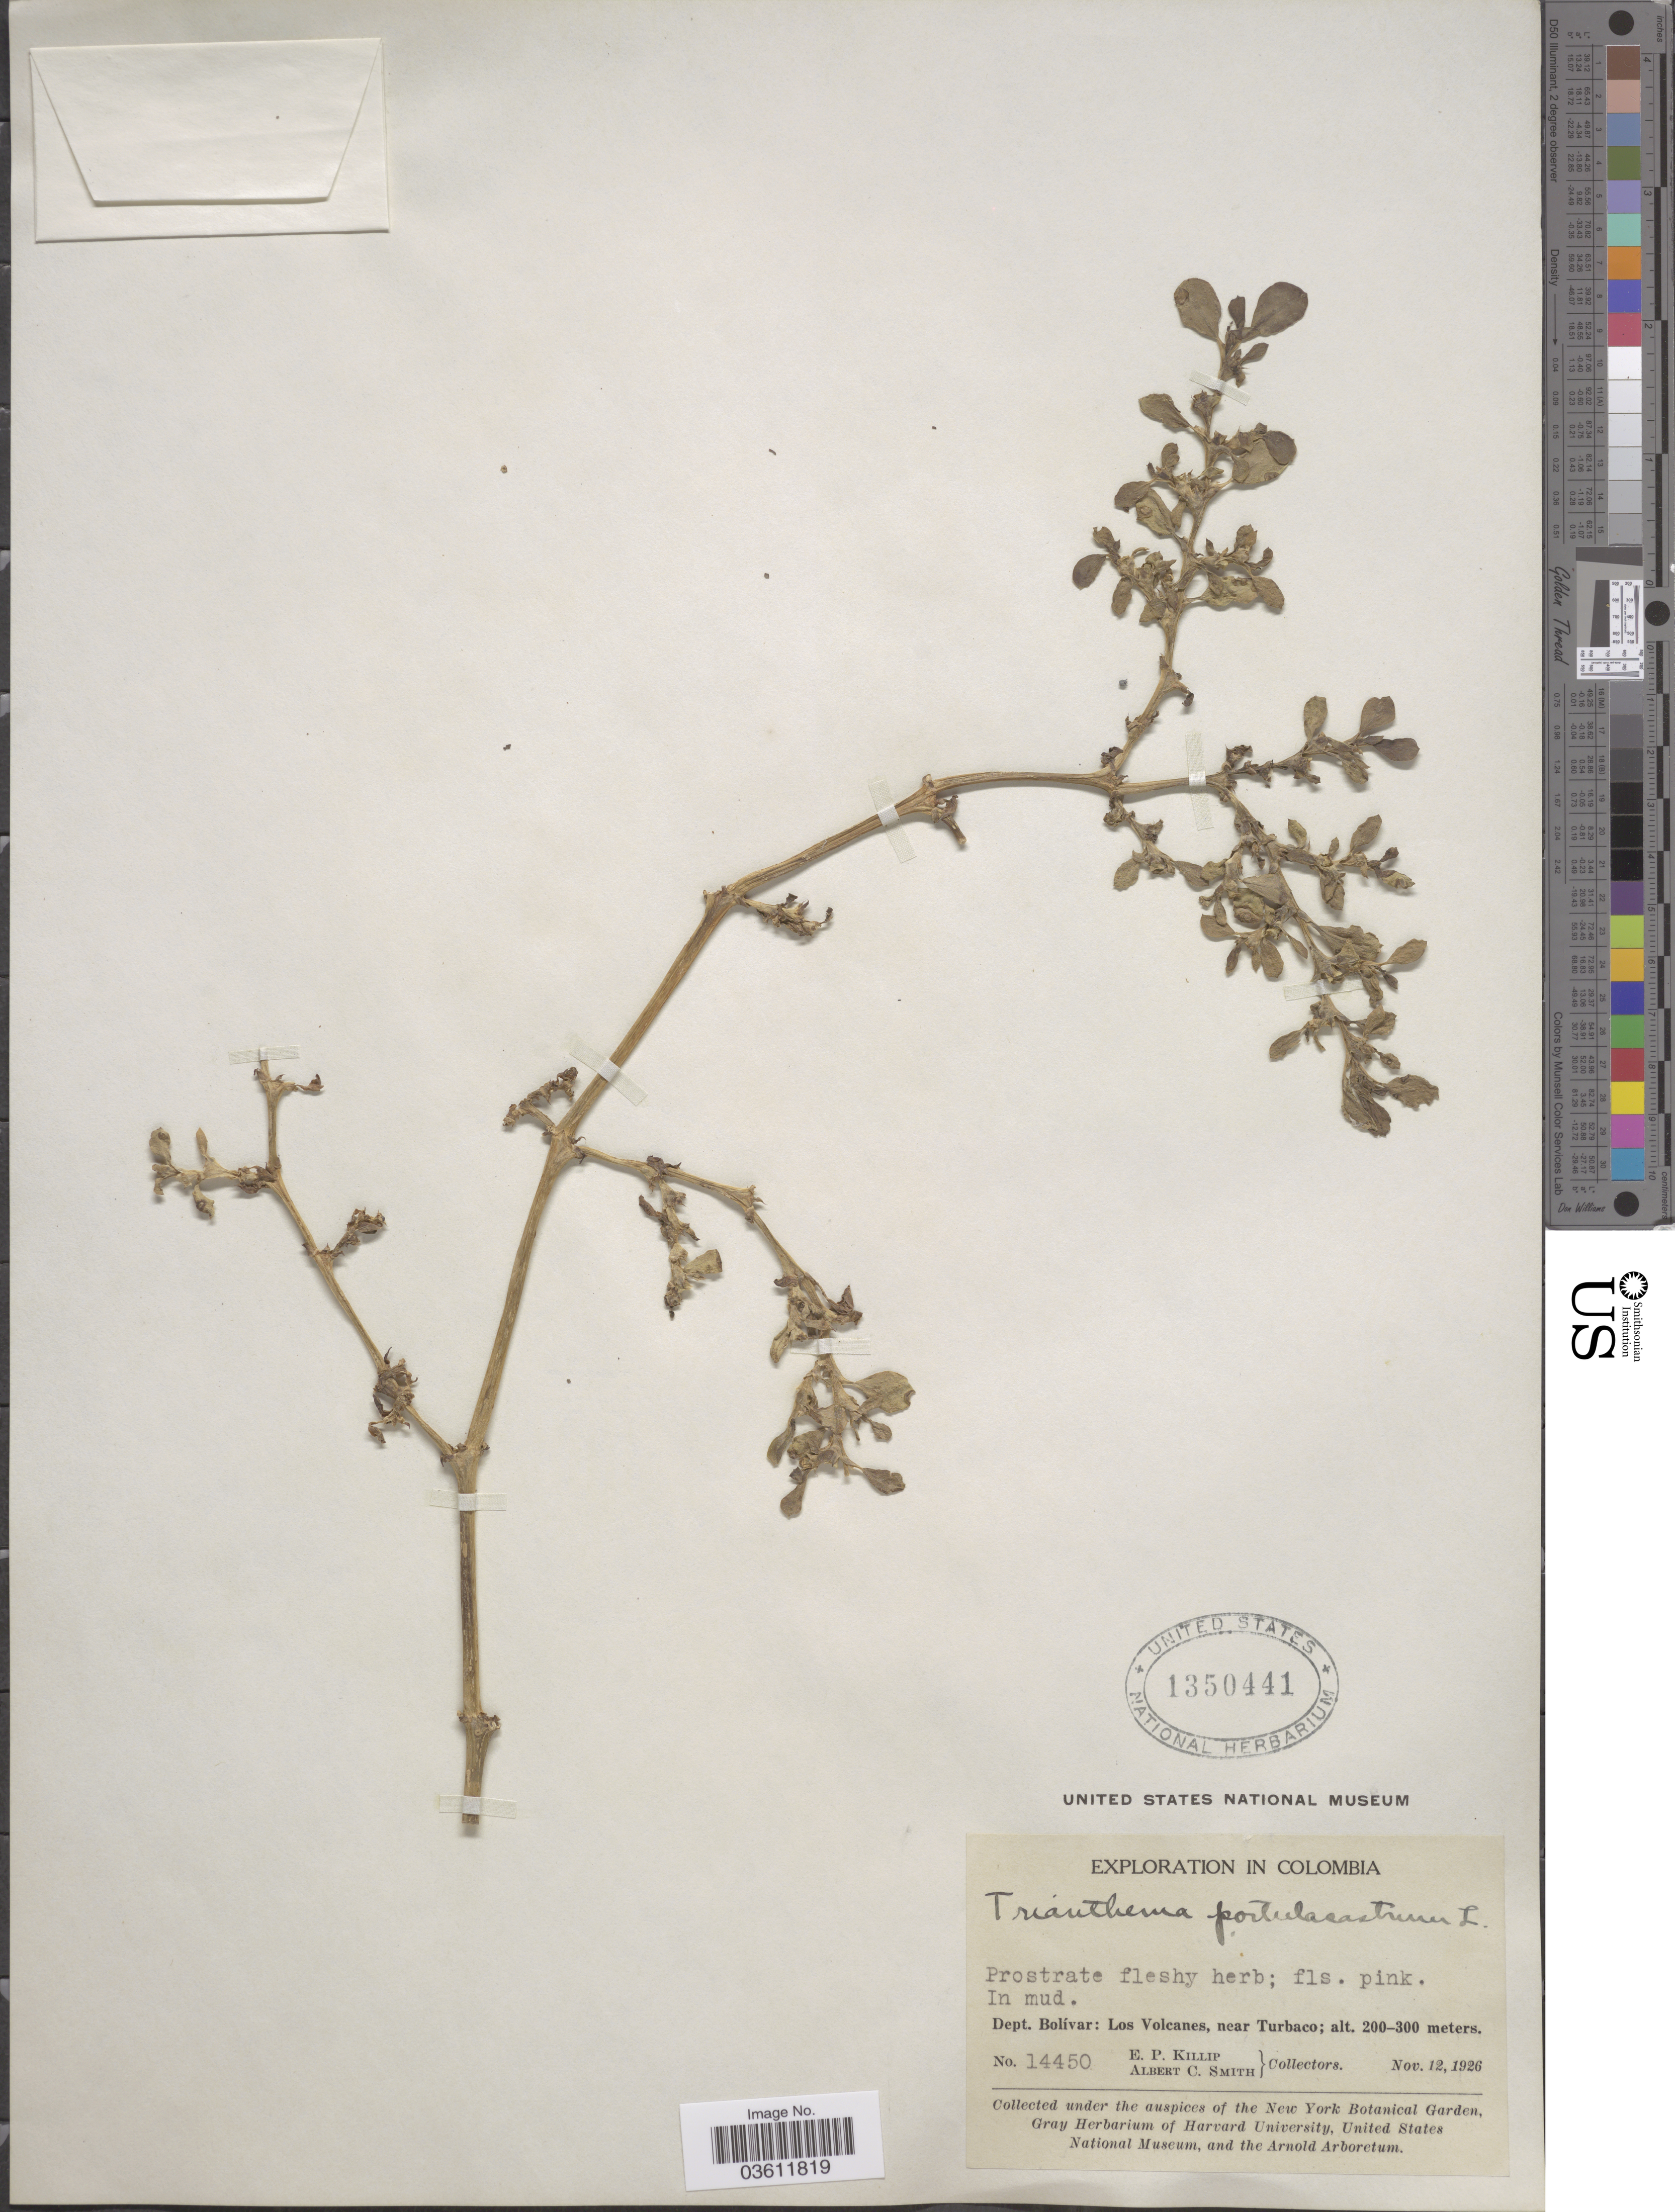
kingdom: Plantae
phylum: Tracheophyta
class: Magnoliopsida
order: Caryophyllales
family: Aizoaceae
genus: Trianthema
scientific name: Trianthema portulacastrum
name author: L.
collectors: E. P. Killip & A. C. Smith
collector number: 14450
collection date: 1926-11-12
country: Colombia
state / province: Bolívar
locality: Dept. Bolívar: Los Volcanes, near Turbaco.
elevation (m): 200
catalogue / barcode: US 1350441